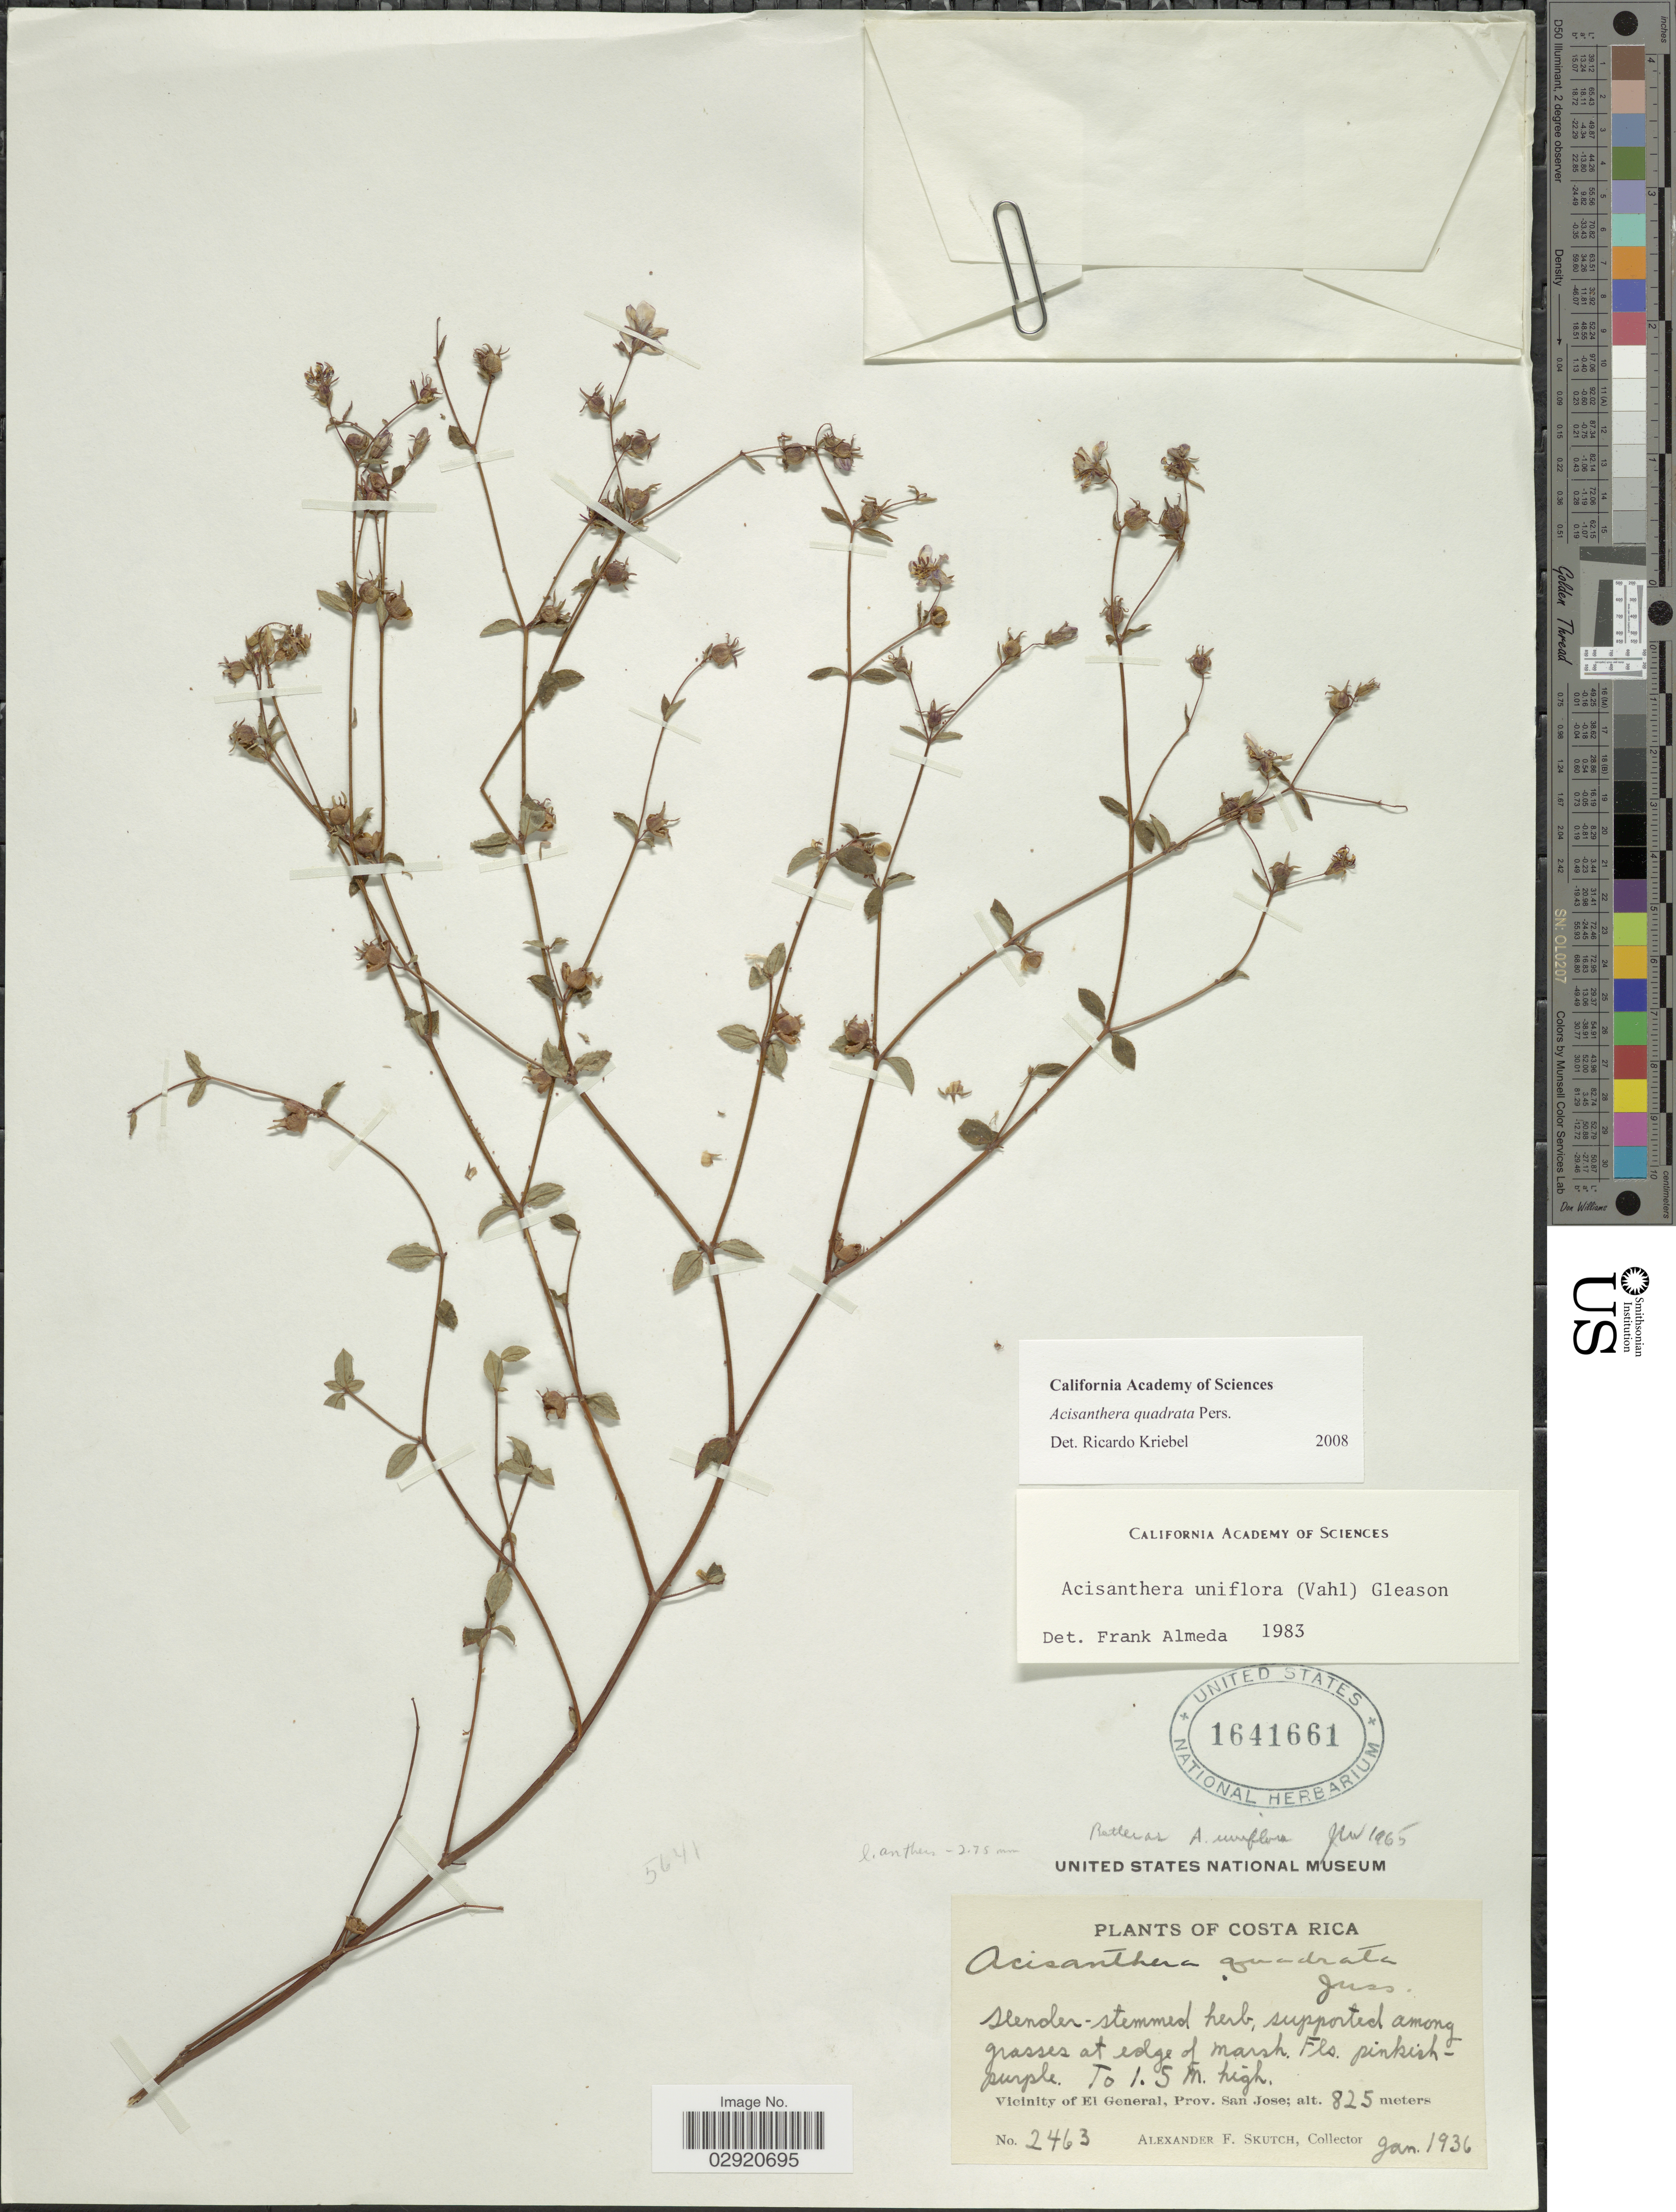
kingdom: Plantae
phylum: Tracheophyta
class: Magnoliopsida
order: Myrtales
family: Melastomataceae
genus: Acisanthera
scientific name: Acisanthera uniflora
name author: (Vahl) Gleason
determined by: Nunes da Silva, Diego, (RB), Jardim Botanico do Rio de Janeiro - Herbario (BRAZIL)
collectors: A. F. Skutch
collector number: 2463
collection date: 1936-01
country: Costa Rica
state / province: San José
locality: Vicinity of El General.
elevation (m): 825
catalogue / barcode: US 1641661